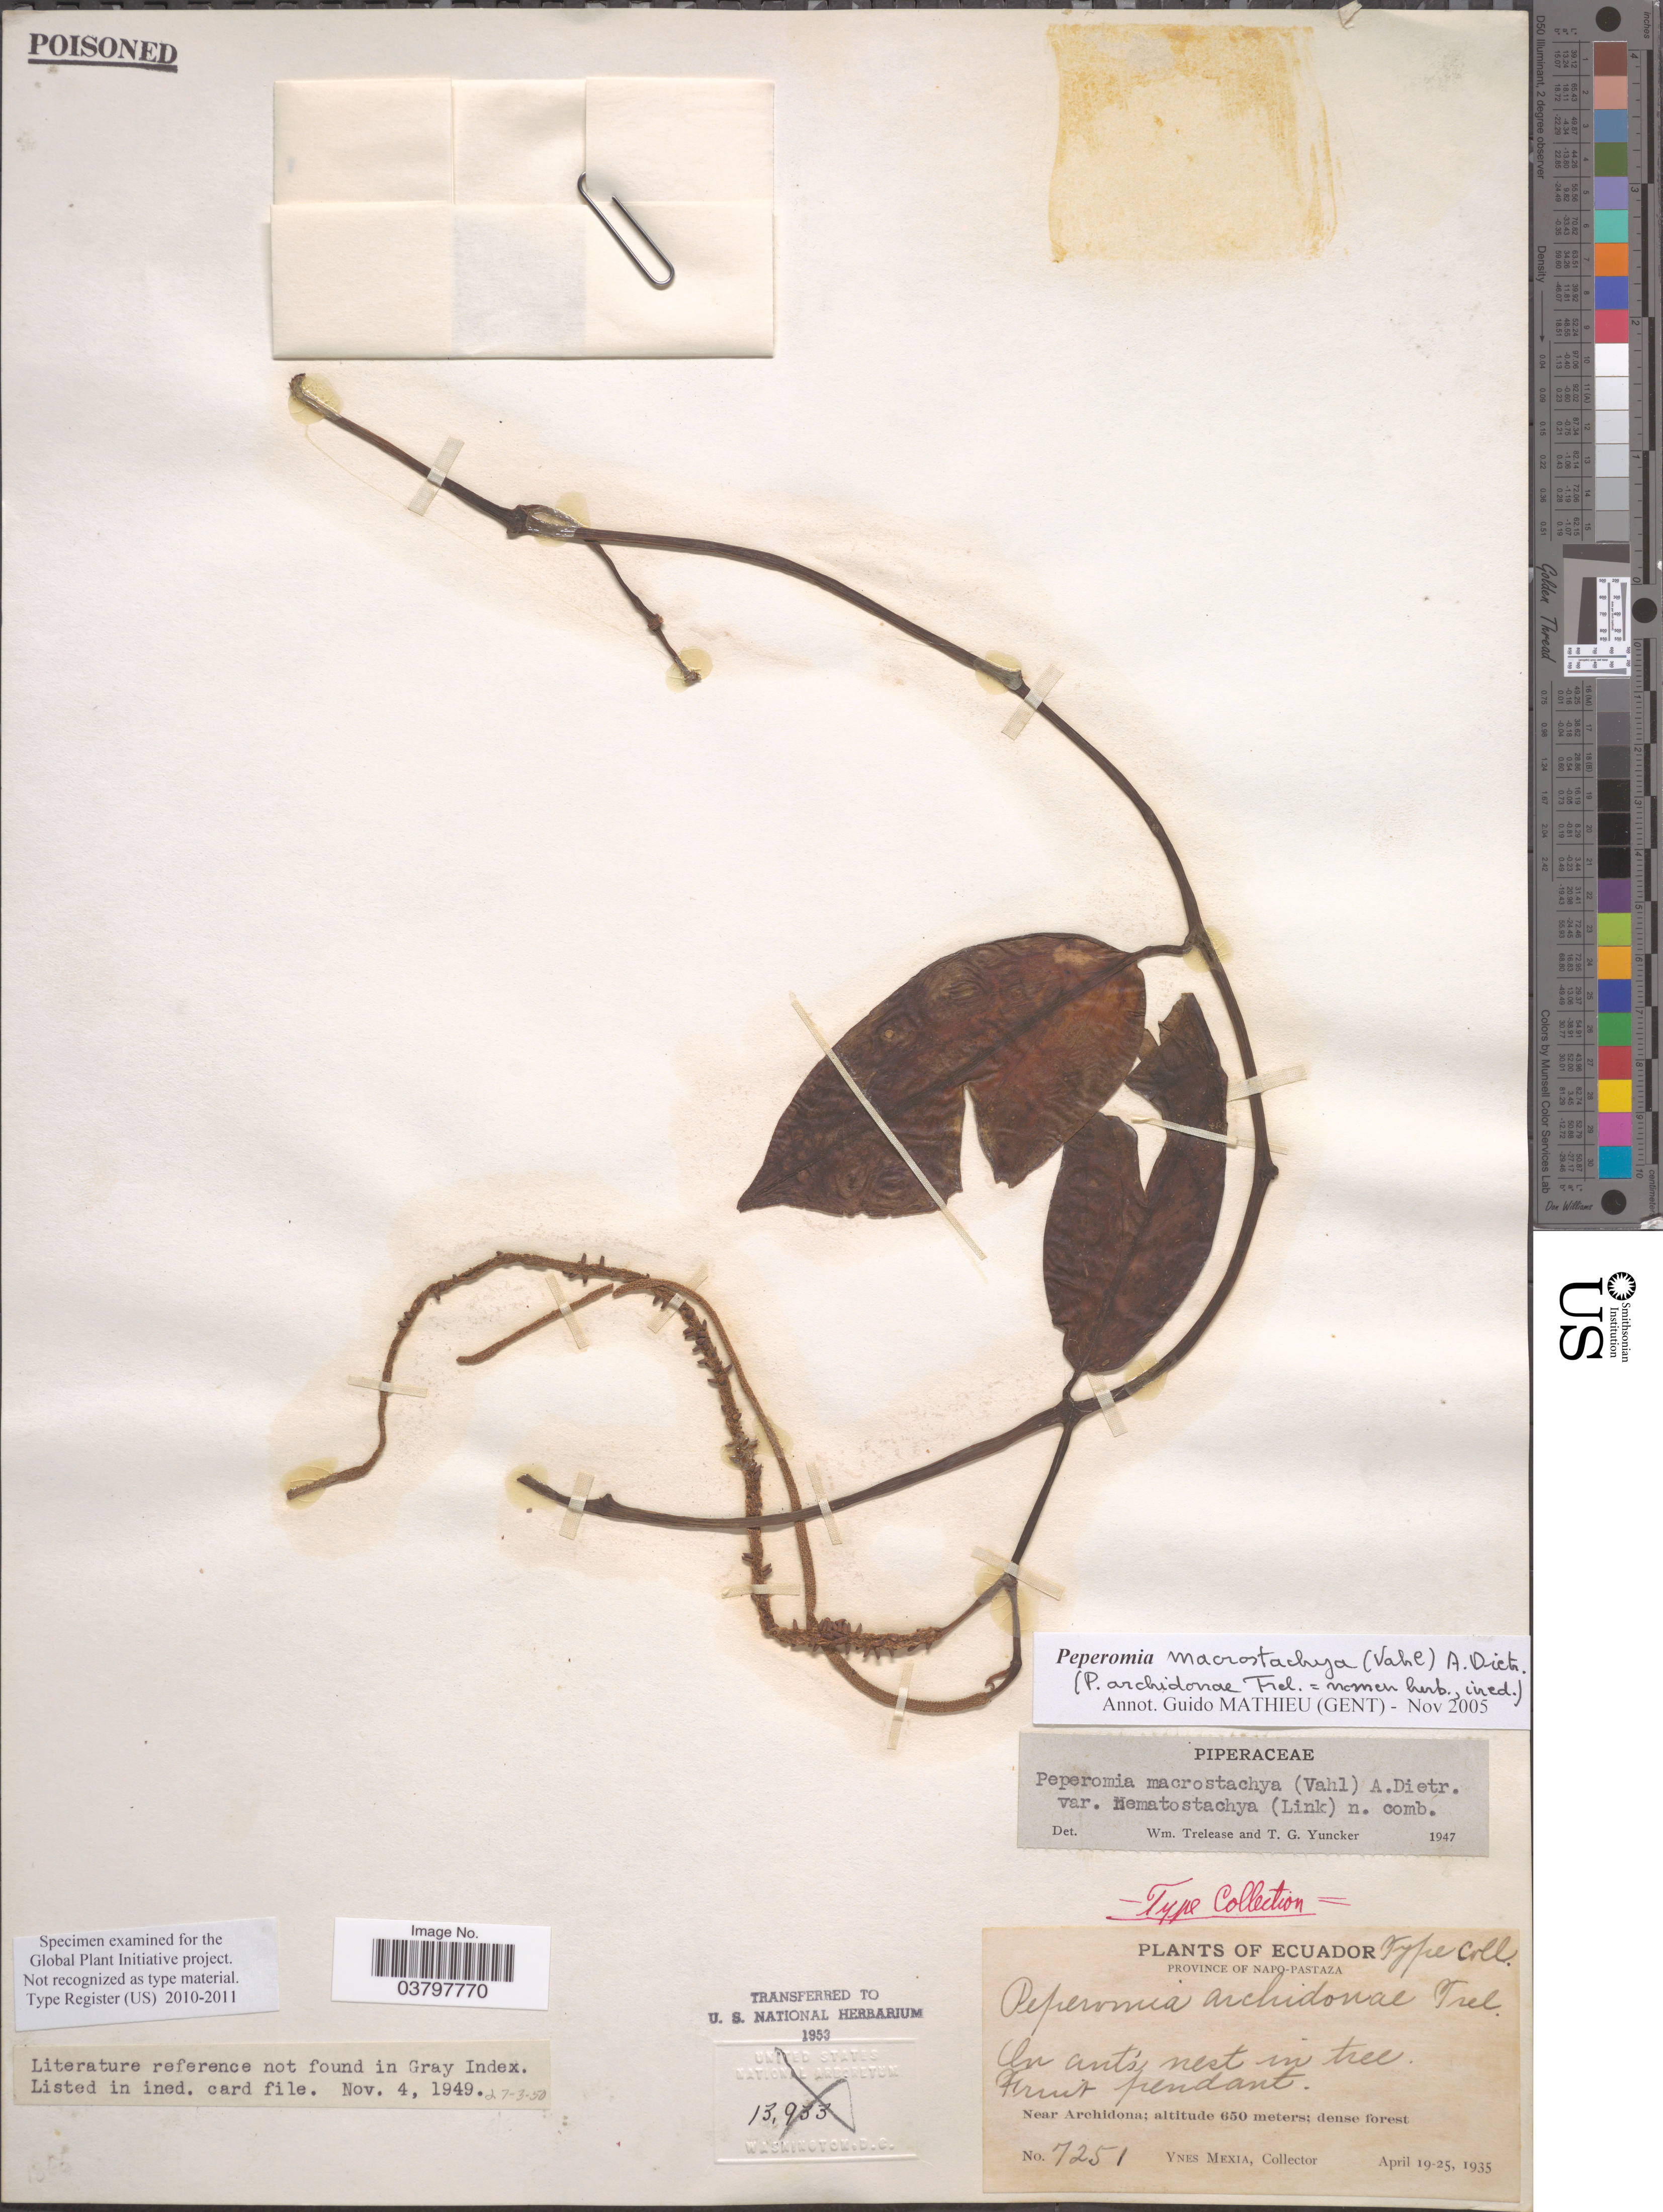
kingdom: Plantae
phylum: Tracheophyta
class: Magnoliopsida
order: Piperales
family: Piperaceae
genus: Peperomia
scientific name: Peperomia macrotricha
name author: C. DC.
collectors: Y. Mexia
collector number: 7251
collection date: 1935-04-19/1935-04-25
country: Ecuador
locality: Province of Napo-Pastaza. Near Archidonia.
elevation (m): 650